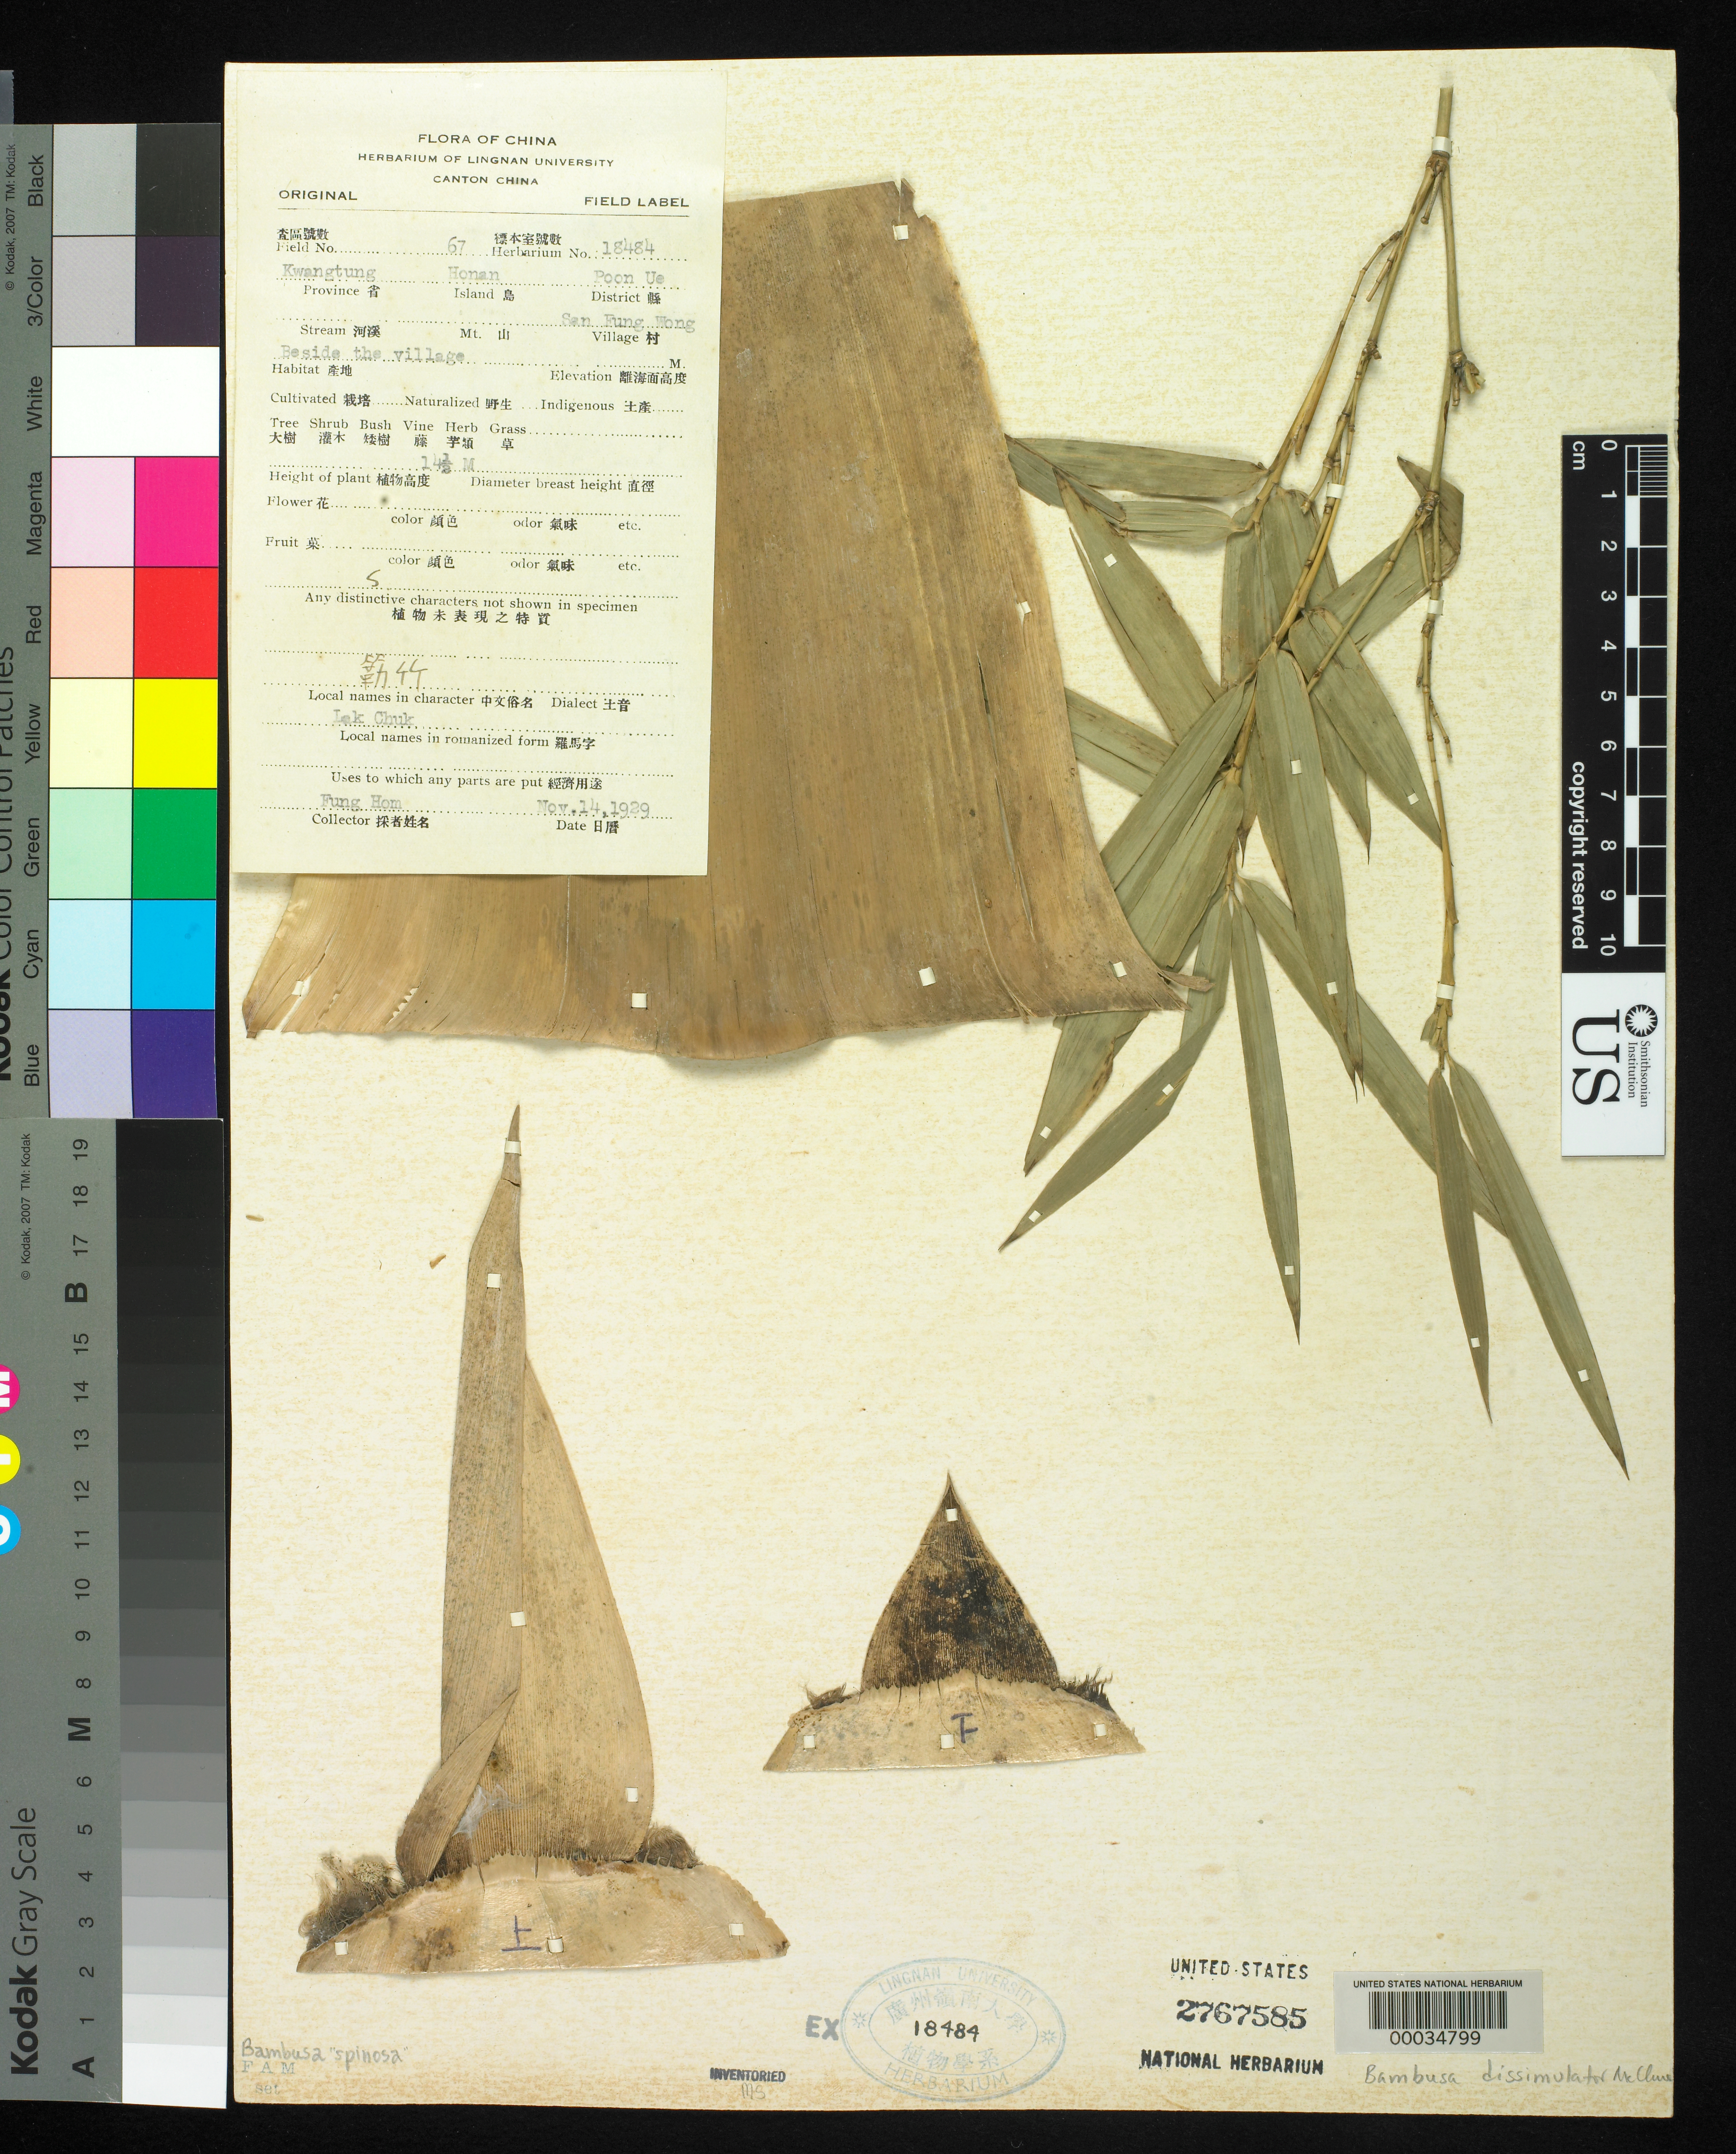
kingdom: Plantae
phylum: Tracheophyta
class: Liliopsida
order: Poales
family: Poaceae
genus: Bambusa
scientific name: Bambusa dissimulator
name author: McClure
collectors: H. L. Fung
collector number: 67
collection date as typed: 14 Nov 1929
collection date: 1929-11-14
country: China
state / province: Guangdong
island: Honam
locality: San fung wong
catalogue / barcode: US 2767585